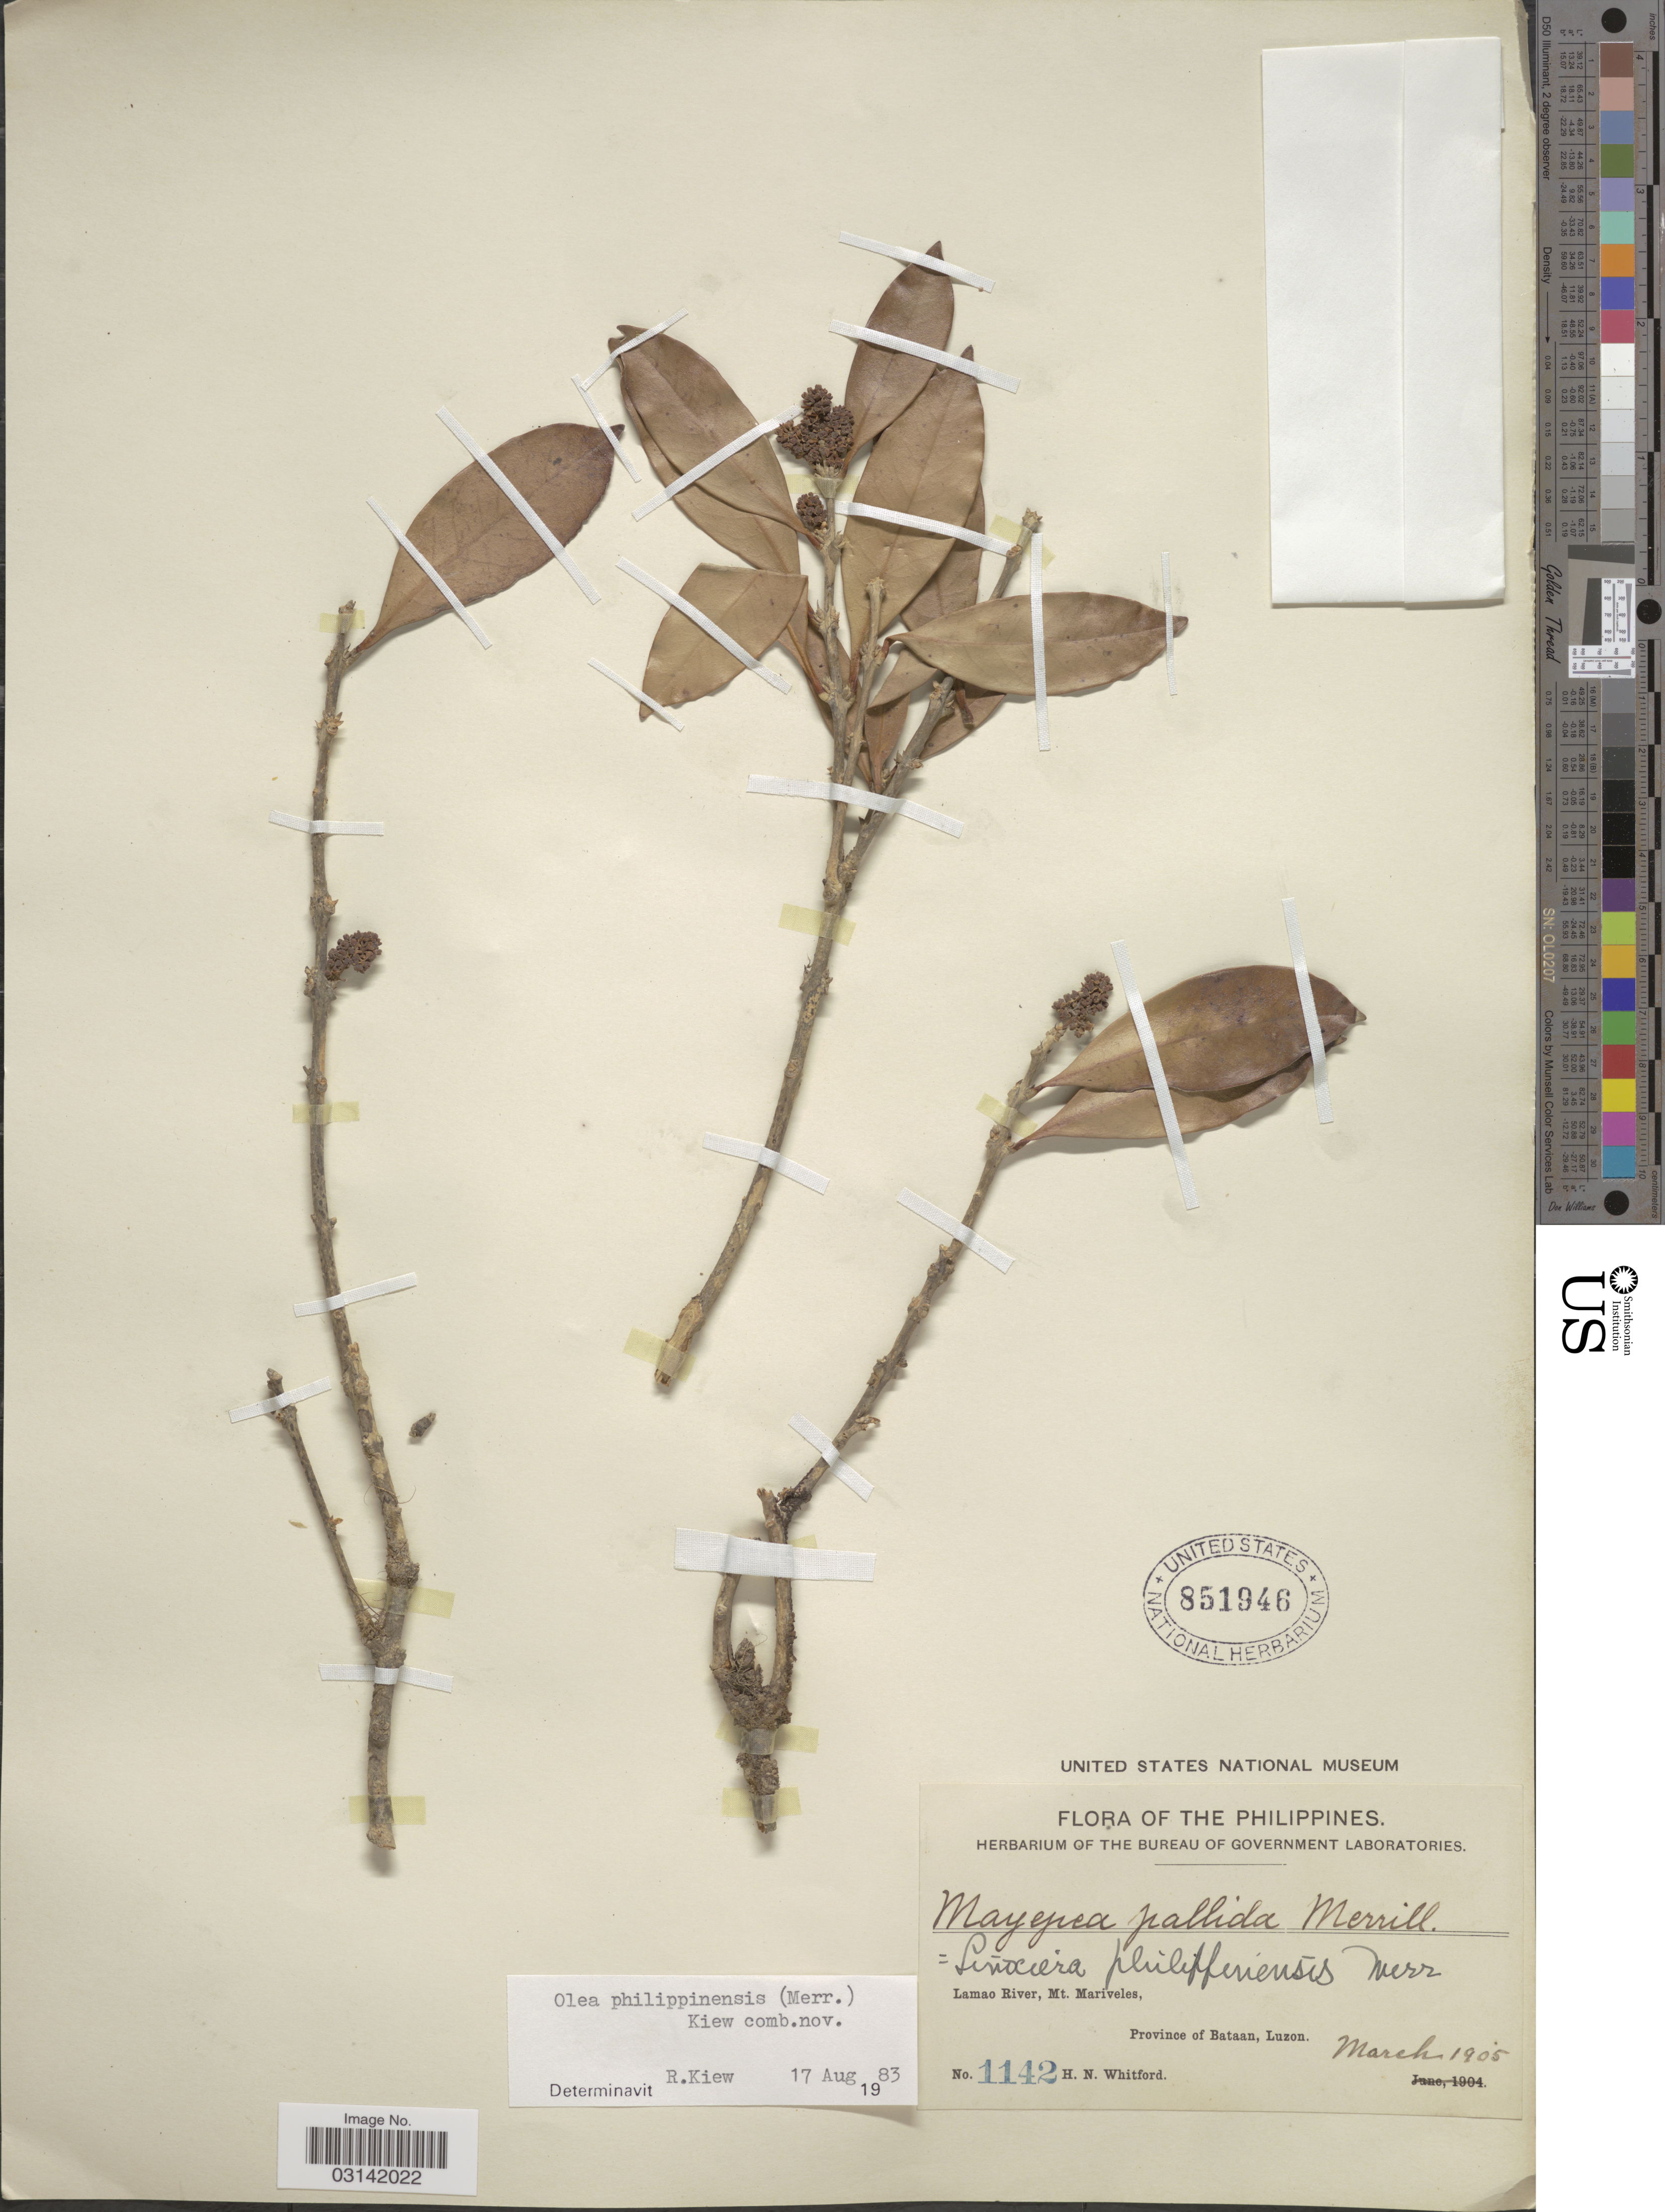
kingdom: Plantae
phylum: Tracheophyta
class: Magnoliopsida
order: Lamiales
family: Oleaceae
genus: Tetrapilus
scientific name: Tetrapilus borneensis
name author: (Boerl.) de Juana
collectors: H. N. Whitford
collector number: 1142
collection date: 1905-03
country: Philippines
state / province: Central Luzon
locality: Lamao River, Mt. Mariveles, Province of Bataan, Luzon.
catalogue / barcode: US 851946